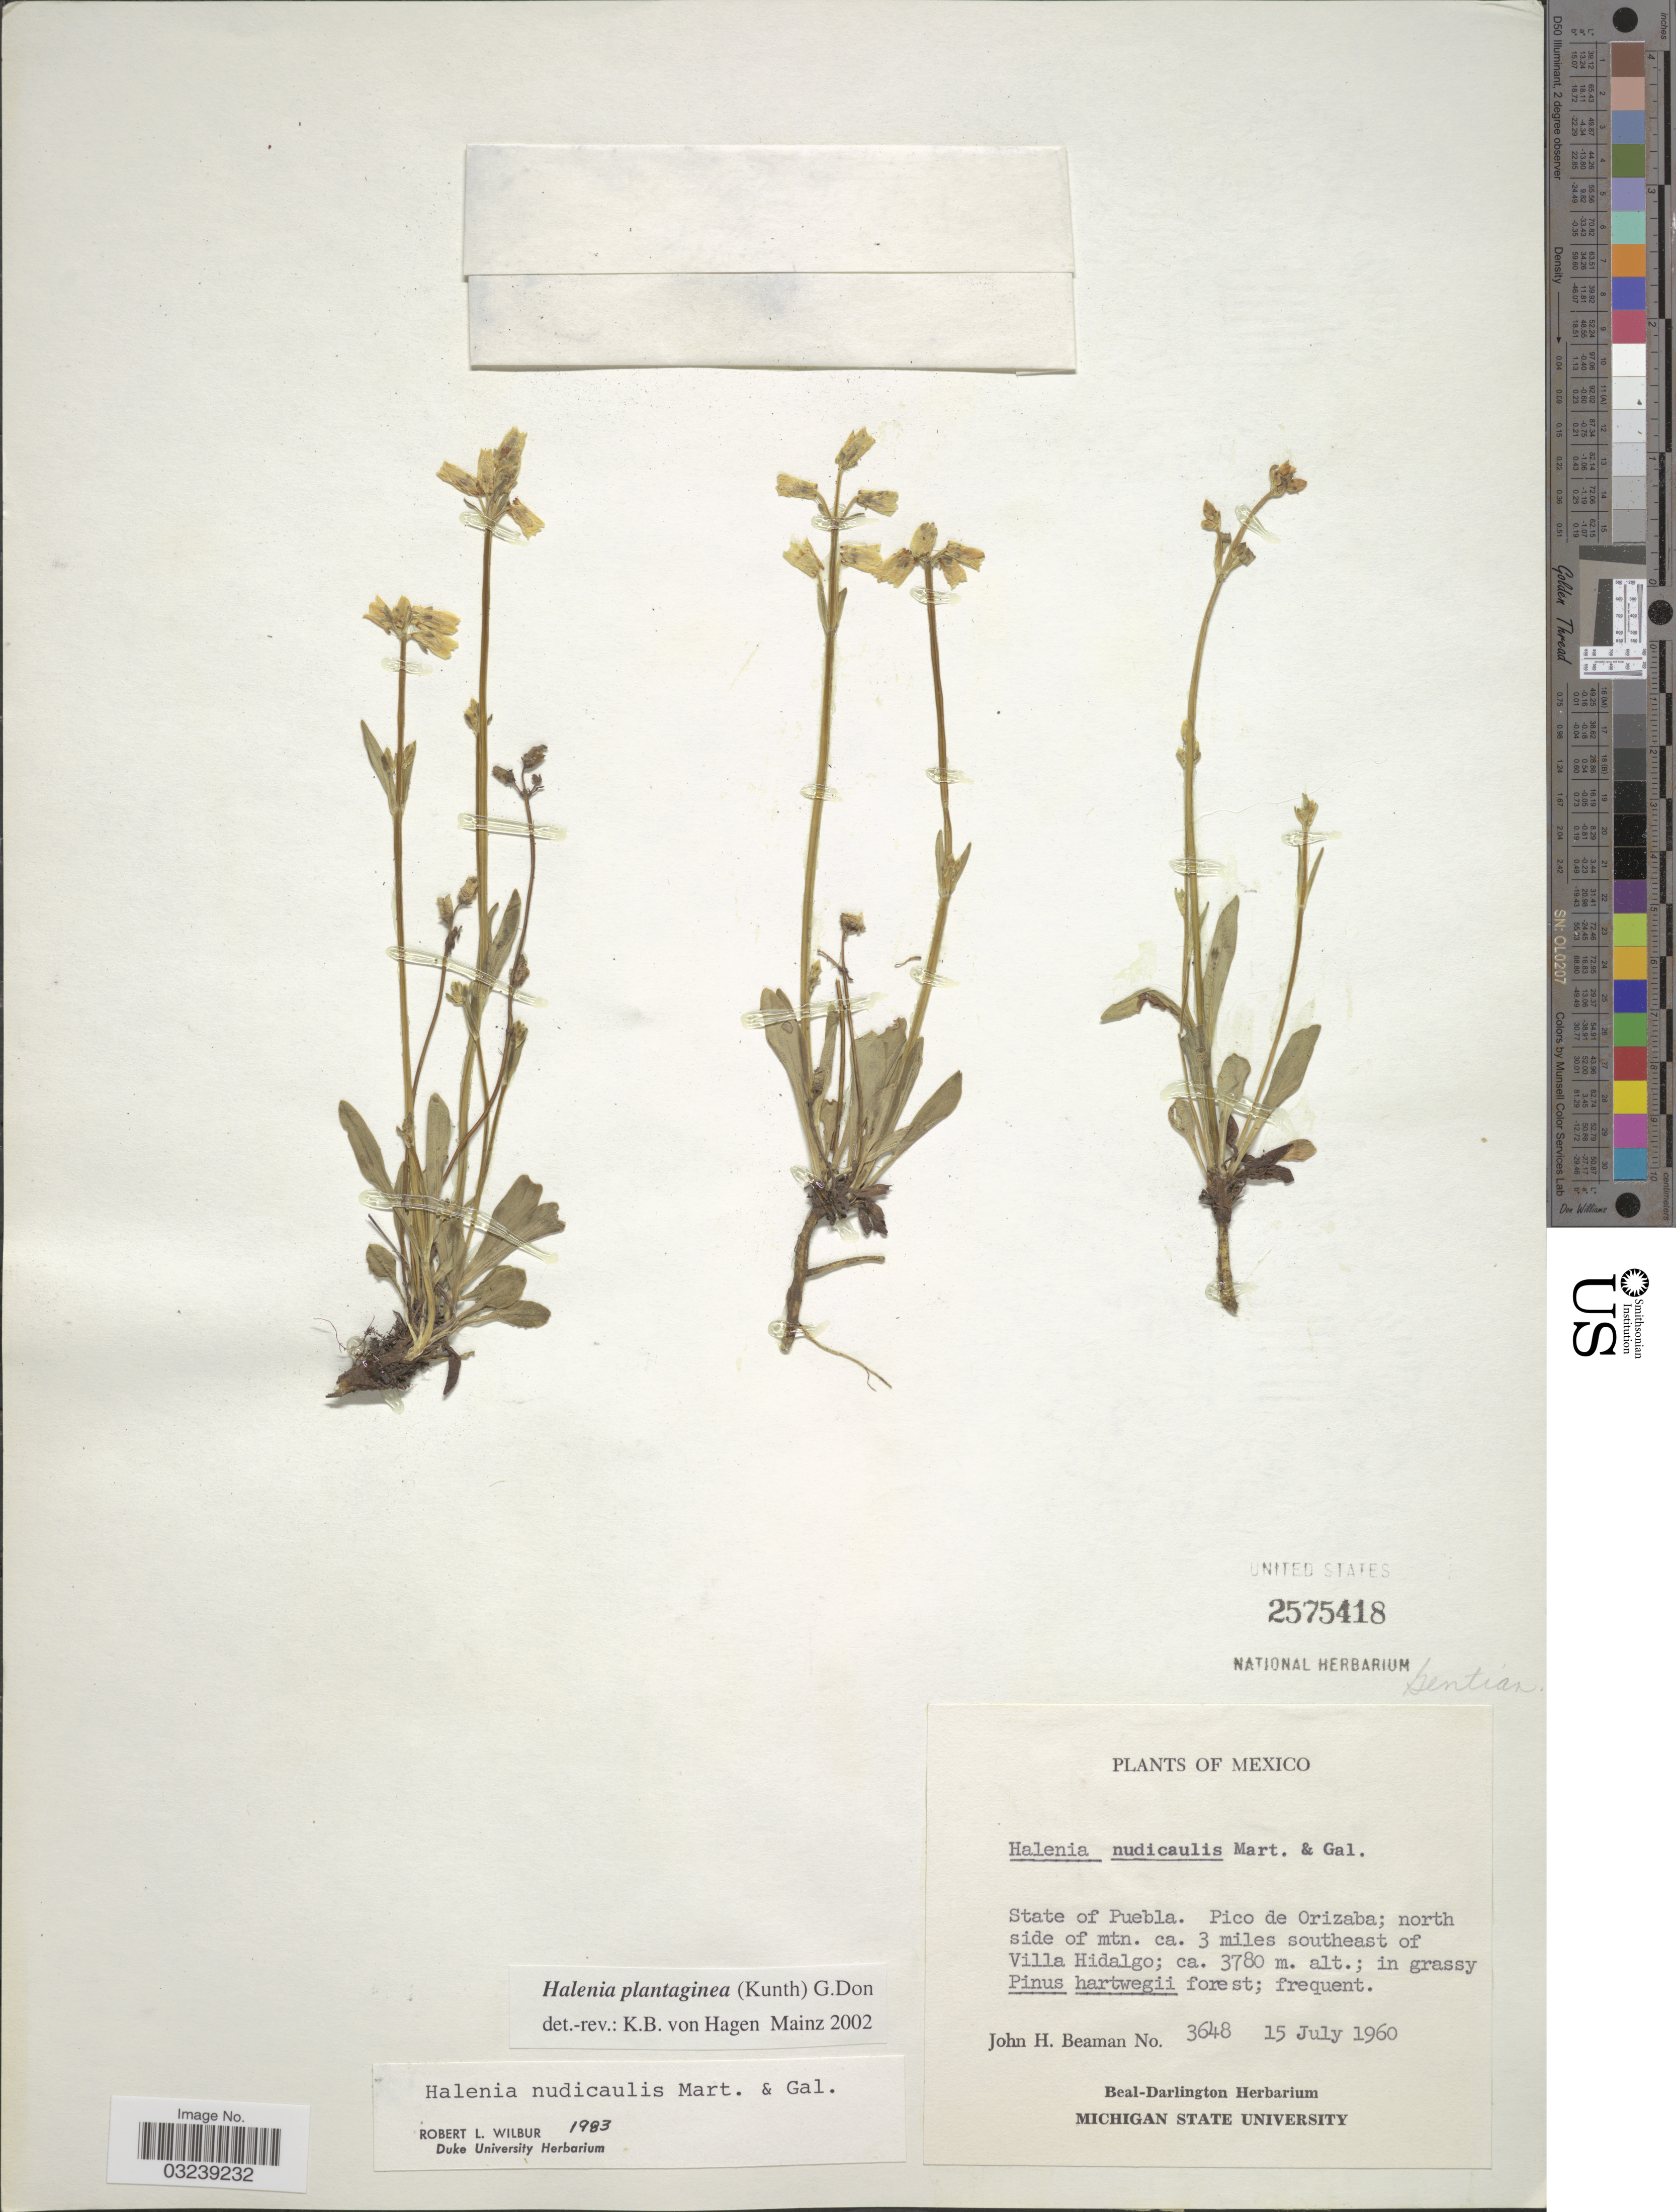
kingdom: Plantae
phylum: Tracheophyta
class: Magnoliopsida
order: Gentianales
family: Gentianaceae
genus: Halenia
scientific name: Halenia plantaginea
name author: (Kunth) G. Don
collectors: J. H. Beaman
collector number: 3648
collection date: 1960-07-15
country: Mexico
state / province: Puebla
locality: Pico de Orizaba; north side of mtn. ca. 3 miles southeast of Villa Hidalgo.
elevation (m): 3780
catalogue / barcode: US 2575418